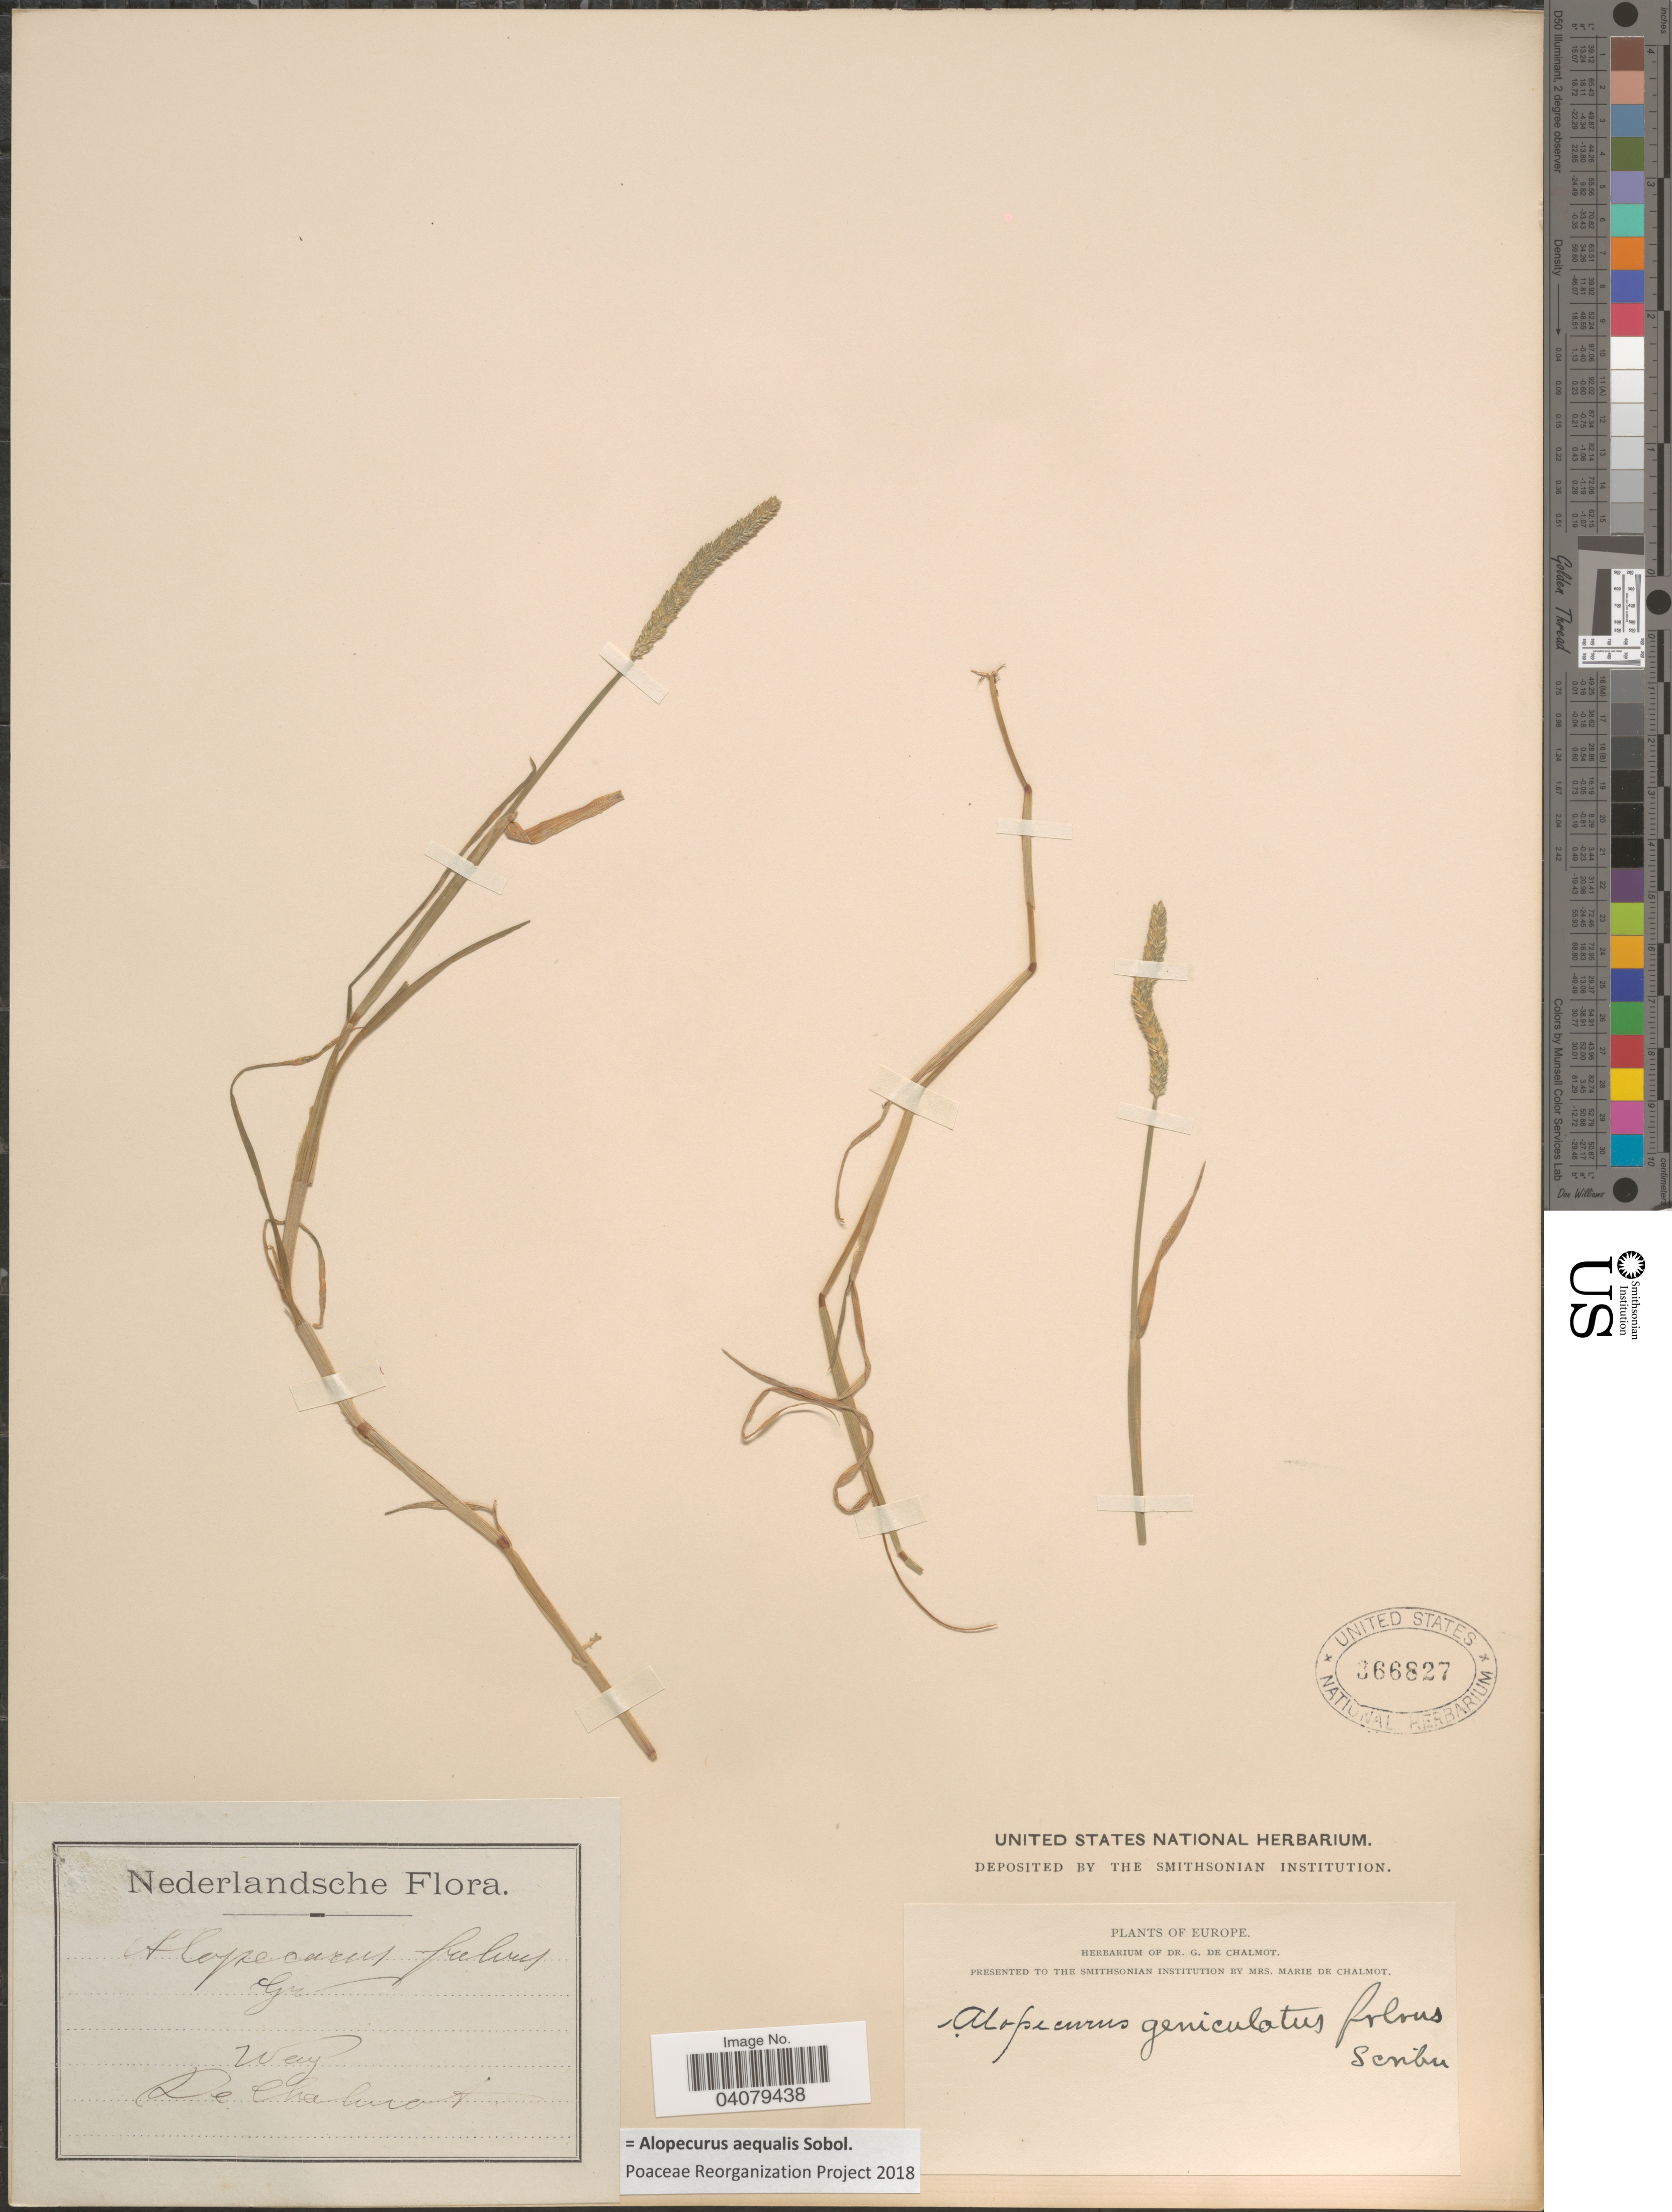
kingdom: Plantae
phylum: Tracheophyta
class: Liliopsida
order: Poales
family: Poaceae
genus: Alopecurus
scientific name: Alopecurus arundinaceus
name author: Poir.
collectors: G. de Chalmot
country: Netherlands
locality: Wag.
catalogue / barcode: US 366827